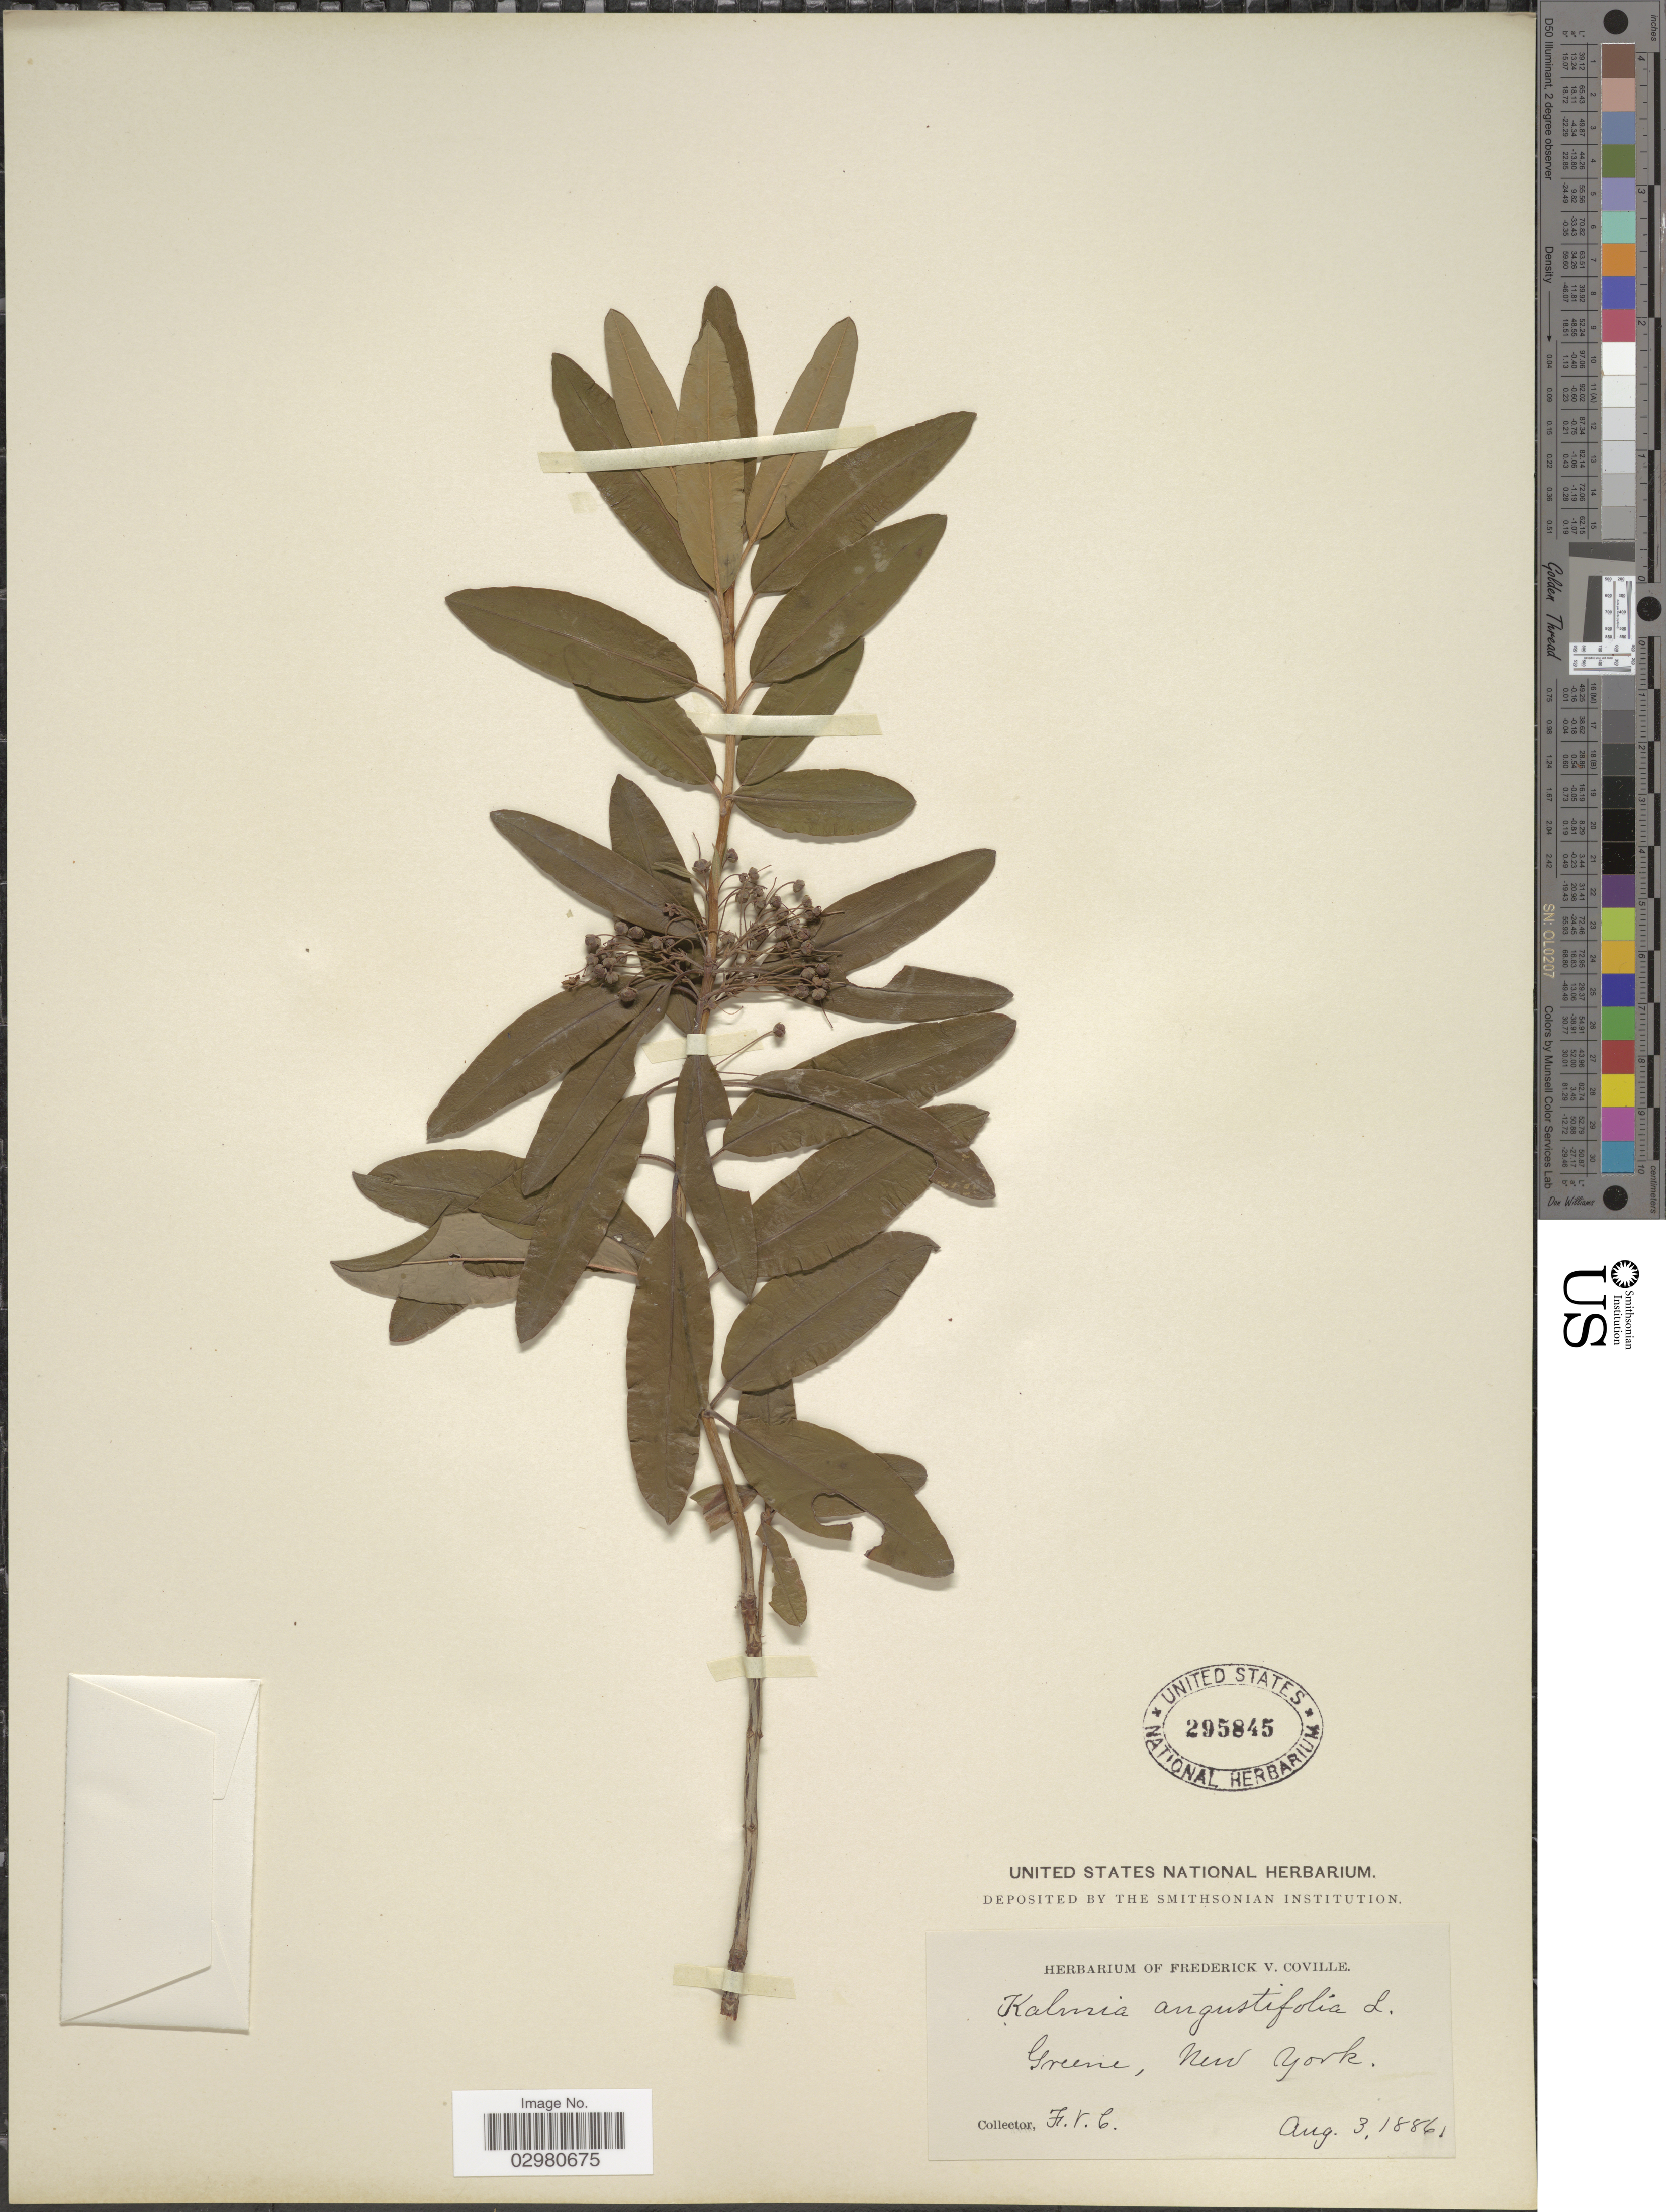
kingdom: Plantae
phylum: Tracheophyta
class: Magnoliopsida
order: Ericales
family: Ericaceae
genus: Kalmia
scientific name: Kalmia angustifolia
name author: L.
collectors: F. V. Coville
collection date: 1886-08-03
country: United States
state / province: New York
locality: Greene.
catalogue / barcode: US 295845